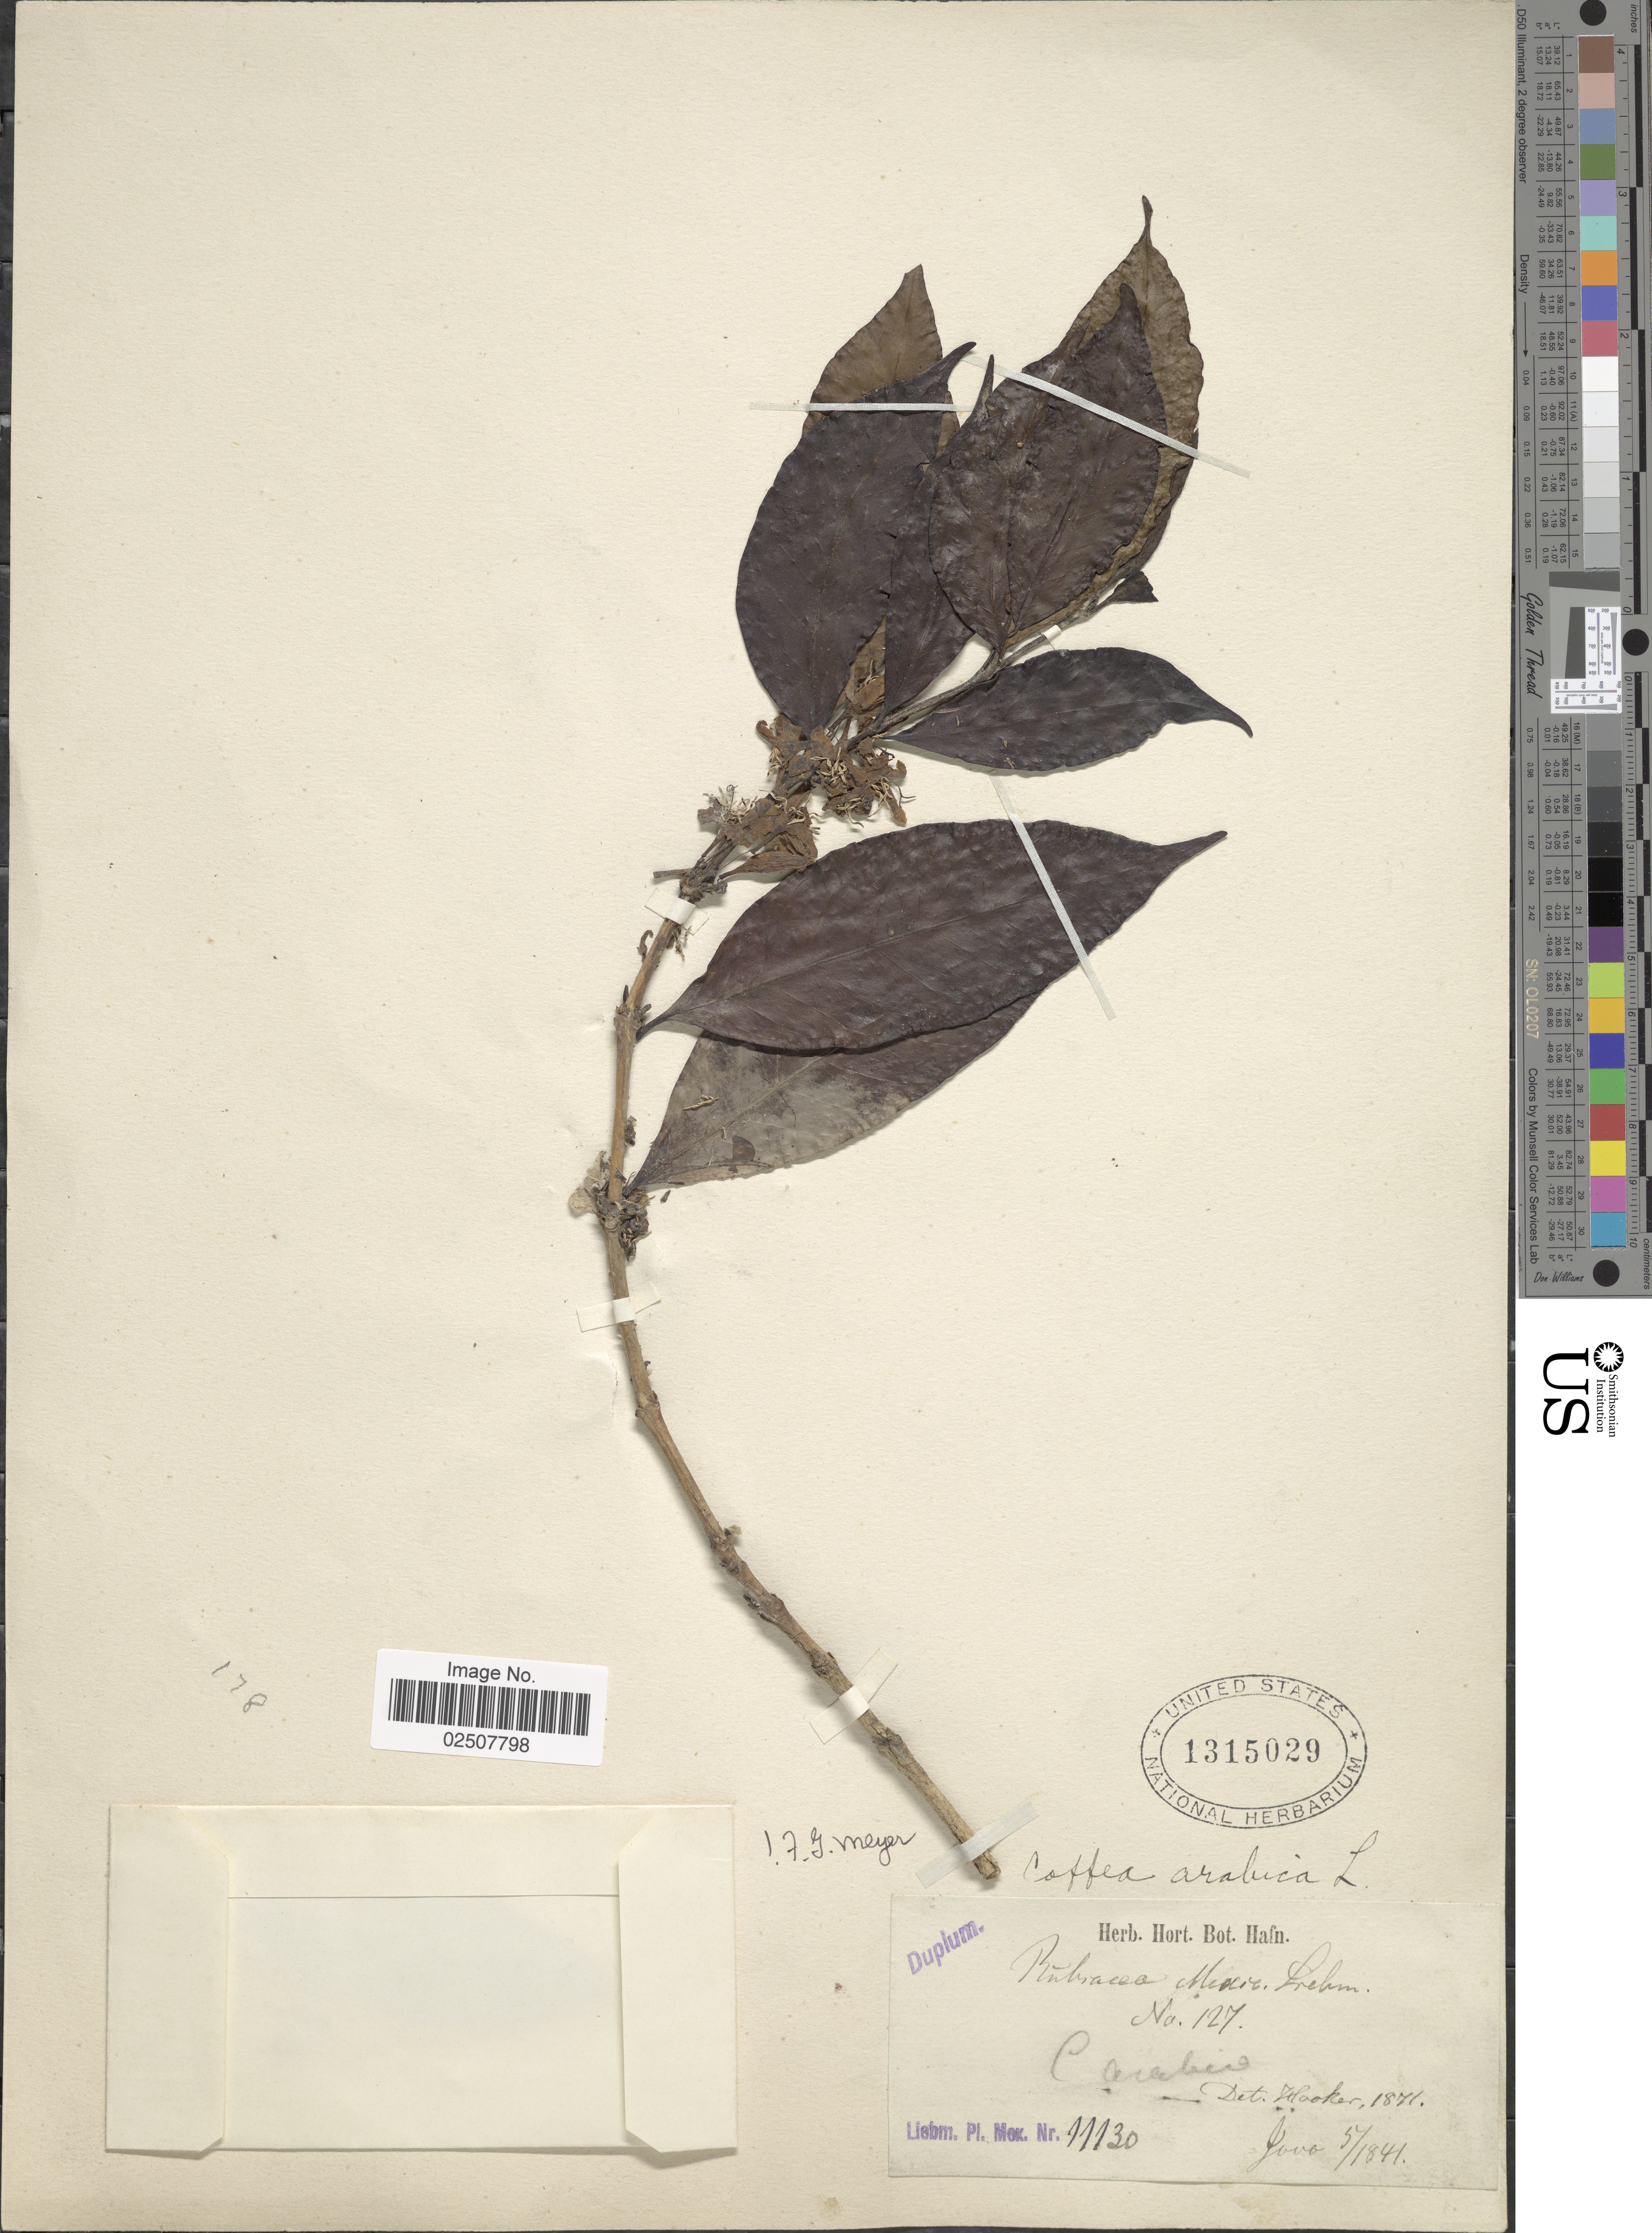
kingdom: Plantae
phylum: Tracheophyta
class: Magnoliopsida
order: Gentianales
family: Rubiaceae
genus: Coffea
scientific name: Coffea arabica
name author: L.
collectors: Liebmann, --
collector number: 11130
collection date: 1841-05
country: Mexico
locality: Jovo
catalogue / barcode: US 1315029